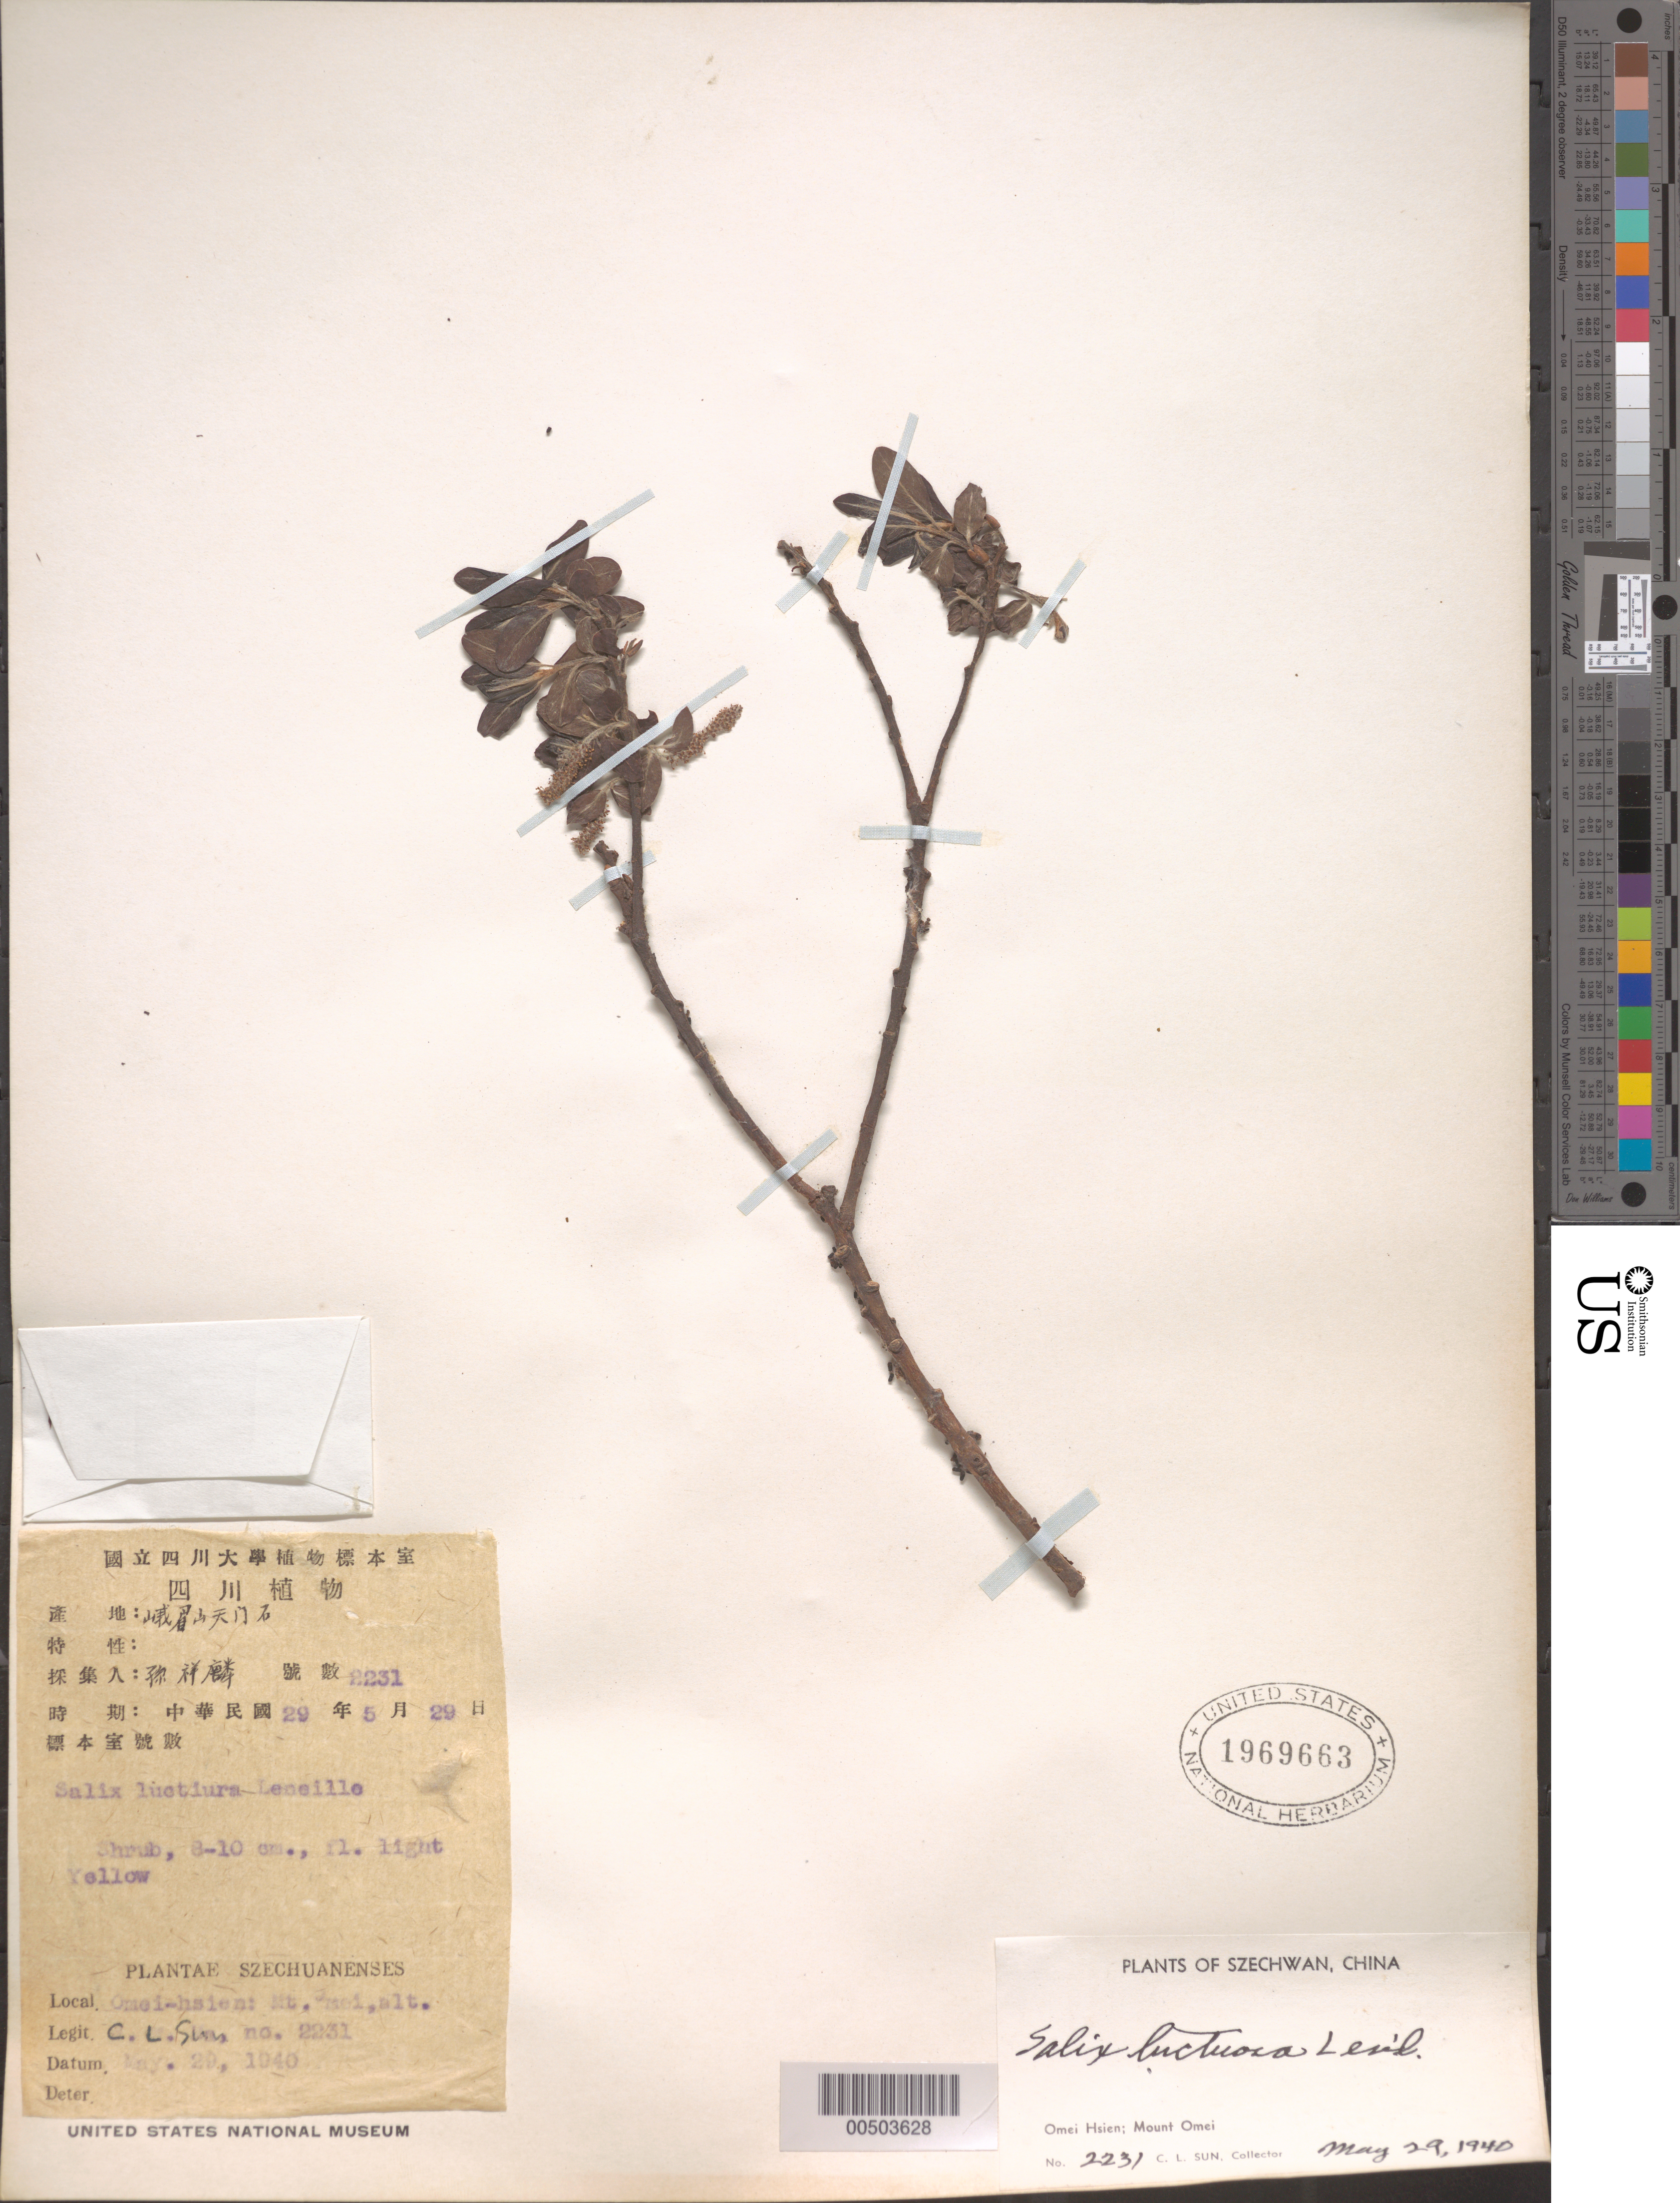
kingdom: Plantae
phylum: Tracheophyta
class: Magnoliopsida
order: Malpighiales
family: Salicaceae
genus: Salix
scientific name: Salix luctuosa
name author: H. Lév.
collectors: C. Sun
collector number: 2231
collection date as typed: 29 May 1940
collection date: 1940-05-29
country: China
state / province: Sichuan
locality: Mount Omei, O-mei Hsien (district) or Emei Xian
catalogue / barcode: US 1969663